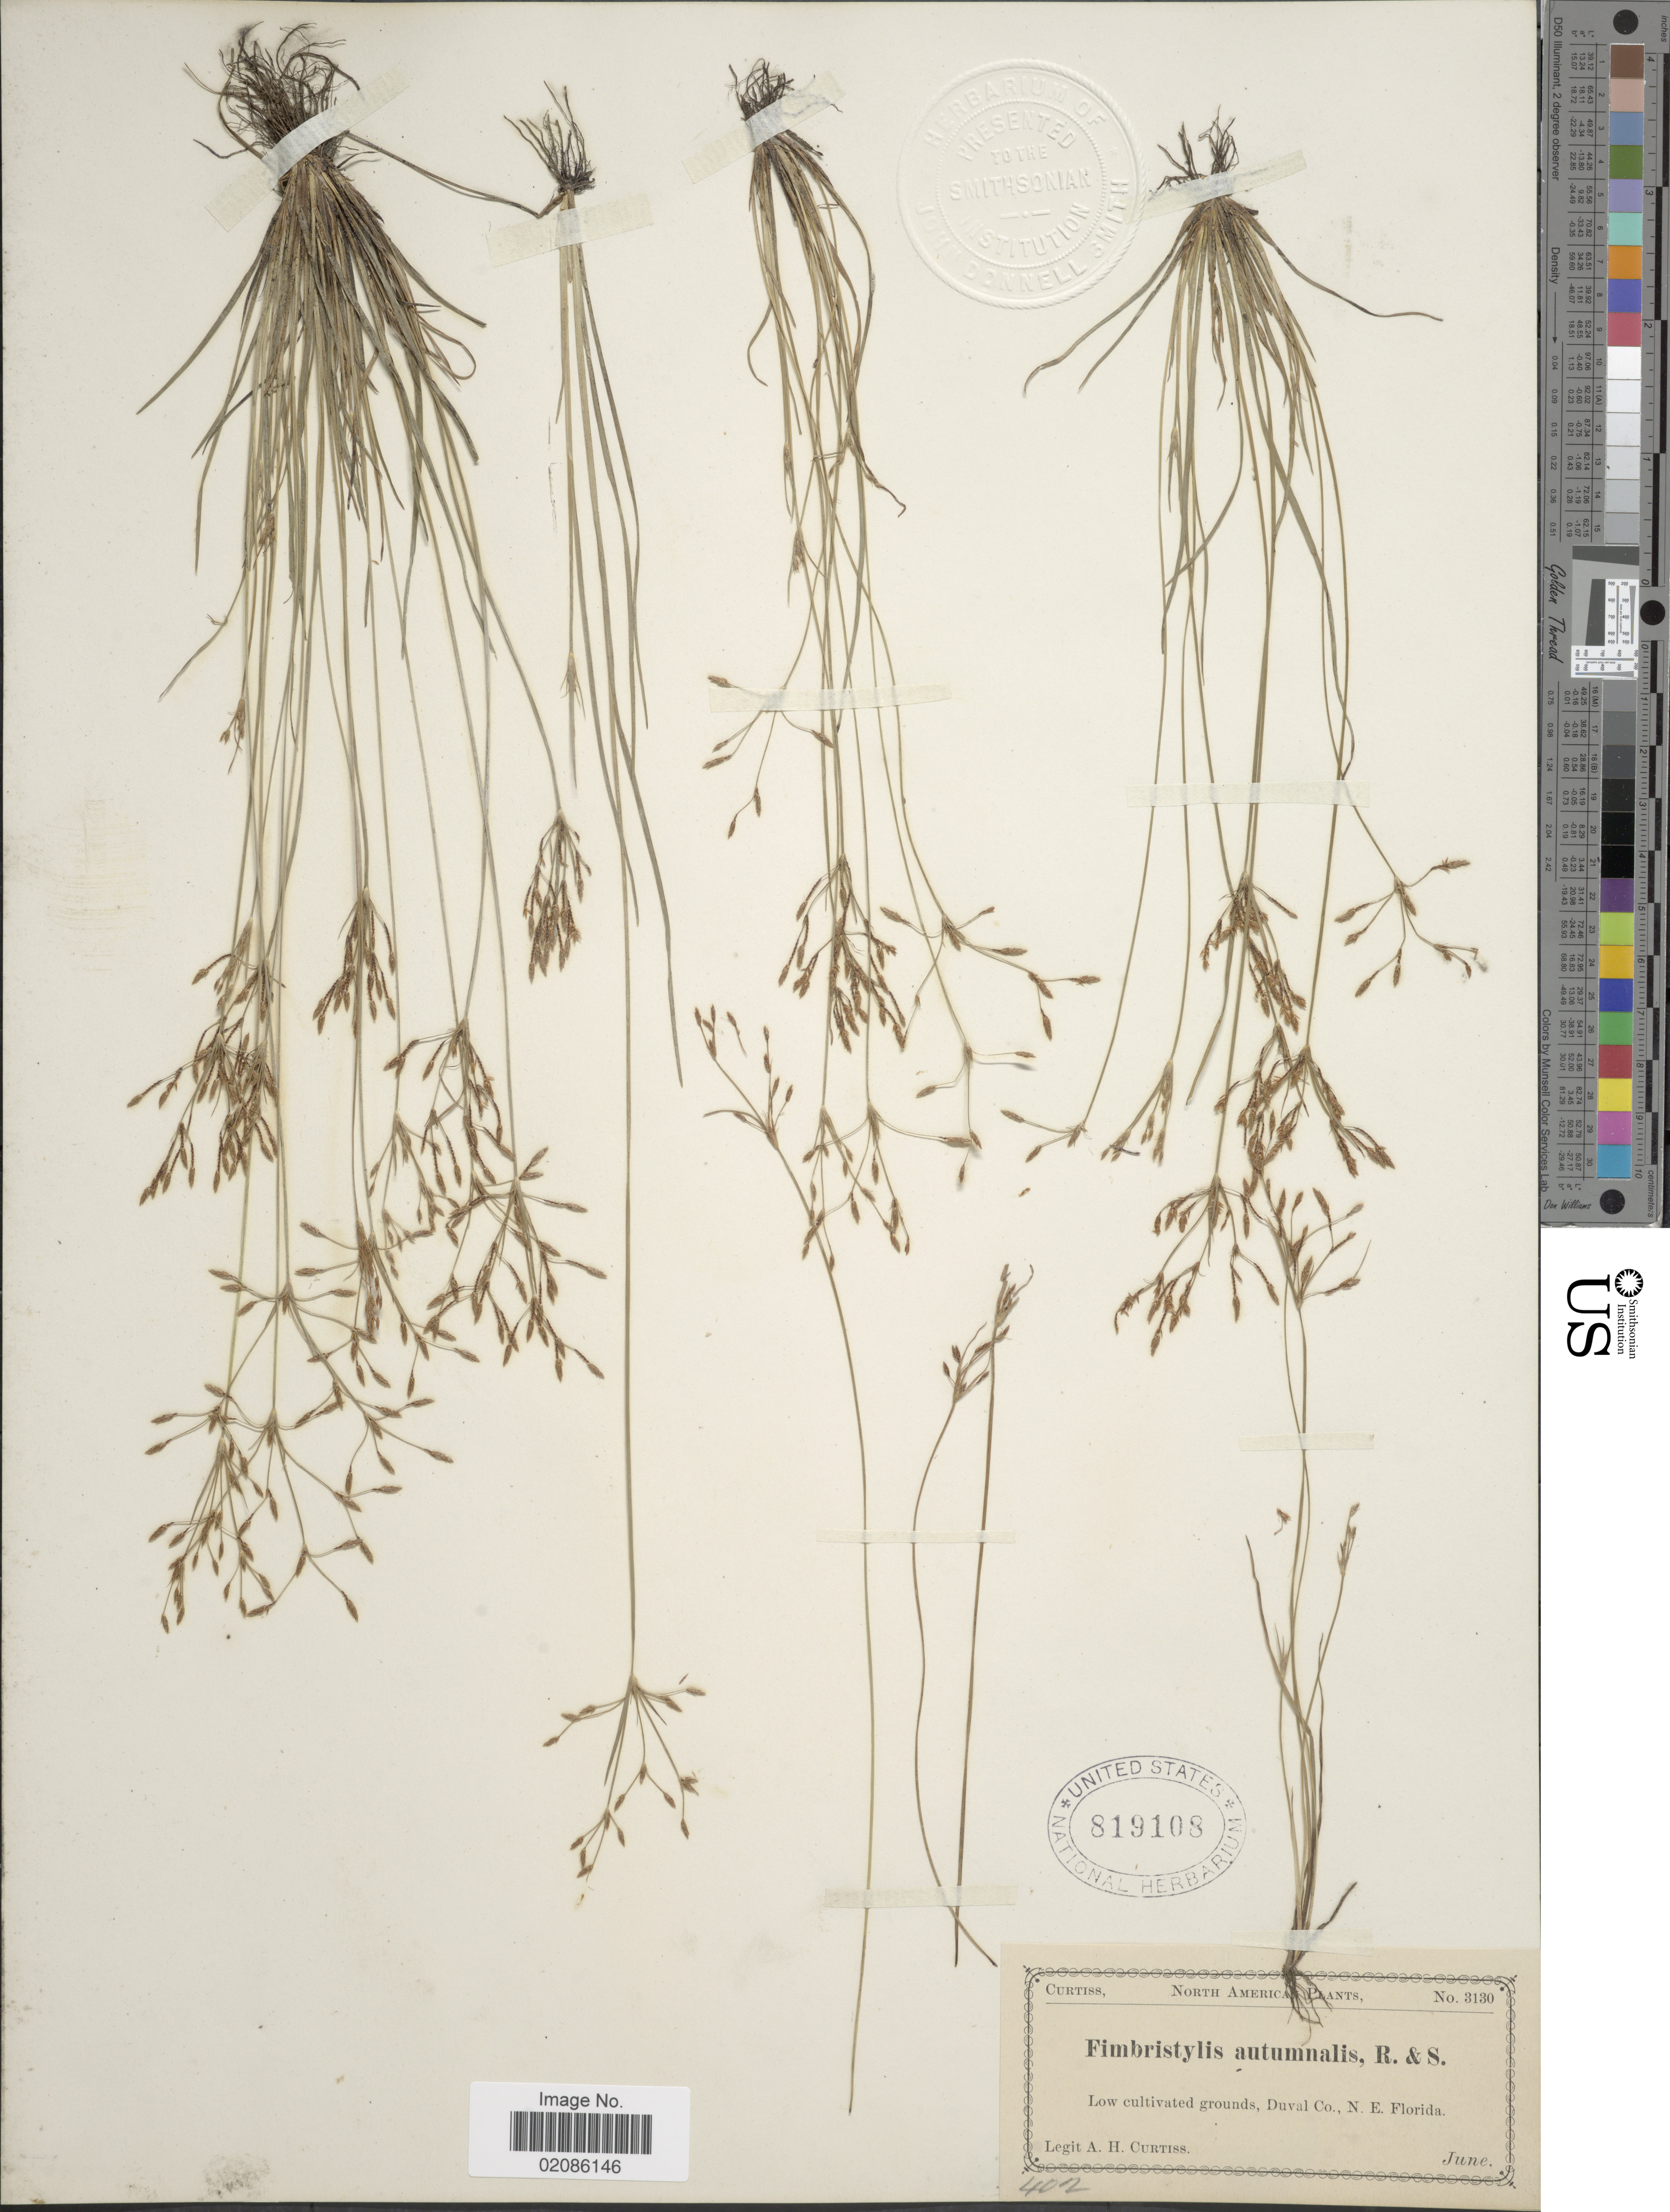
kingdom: Plantae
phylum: Tracheophyta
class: Liliopsida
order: Poales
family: Cyperaceae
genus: Fimbristylis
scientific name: Fimbristylis autumnalis (L.) Roem. & Schult.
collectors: A. H. Curtiss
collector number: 3130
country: United States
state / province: Florida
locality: Low cultivated grounds, Duval Co., N.E. Florida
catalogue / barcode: US 819108